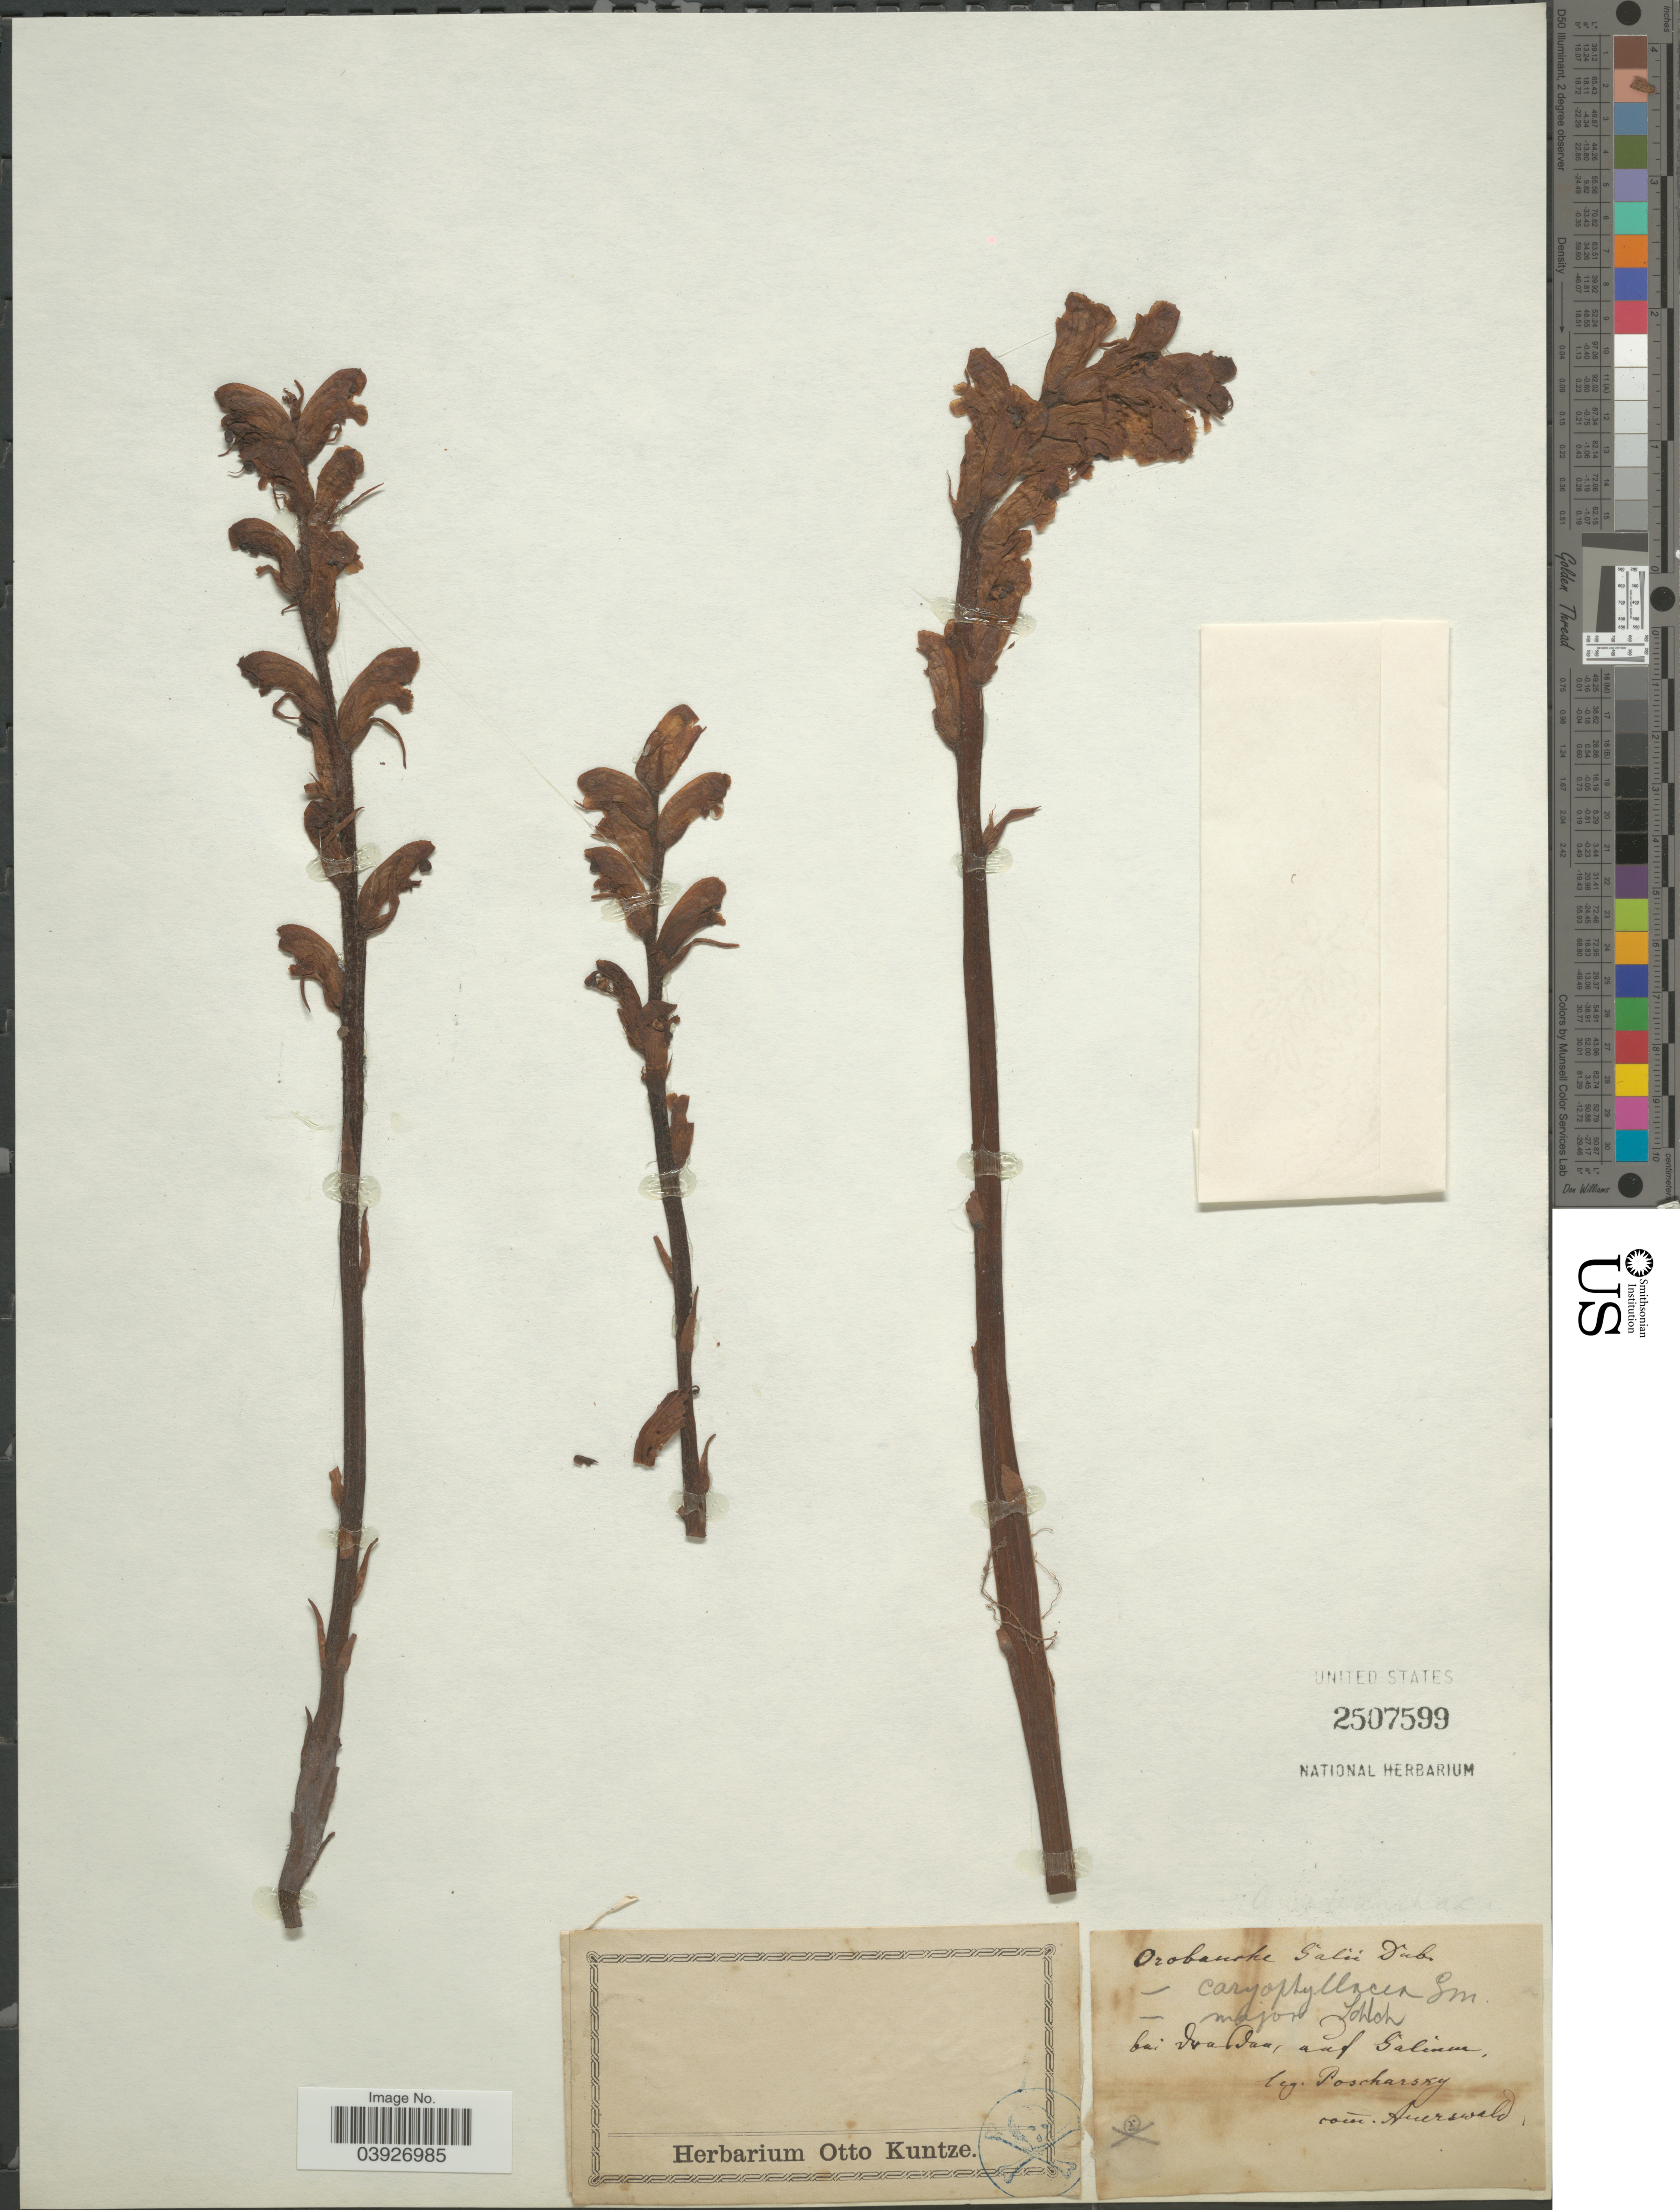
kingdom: Plantae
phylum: Tracheophyta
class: Magnoliopsida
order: Lamiales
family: Orobanchaceae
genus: Orobanche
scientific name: Orobanche galii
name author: Duby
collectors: Poscharsky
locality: Bai Vyawau, auf Galinna. [interpreted]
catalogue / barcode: US 2507599